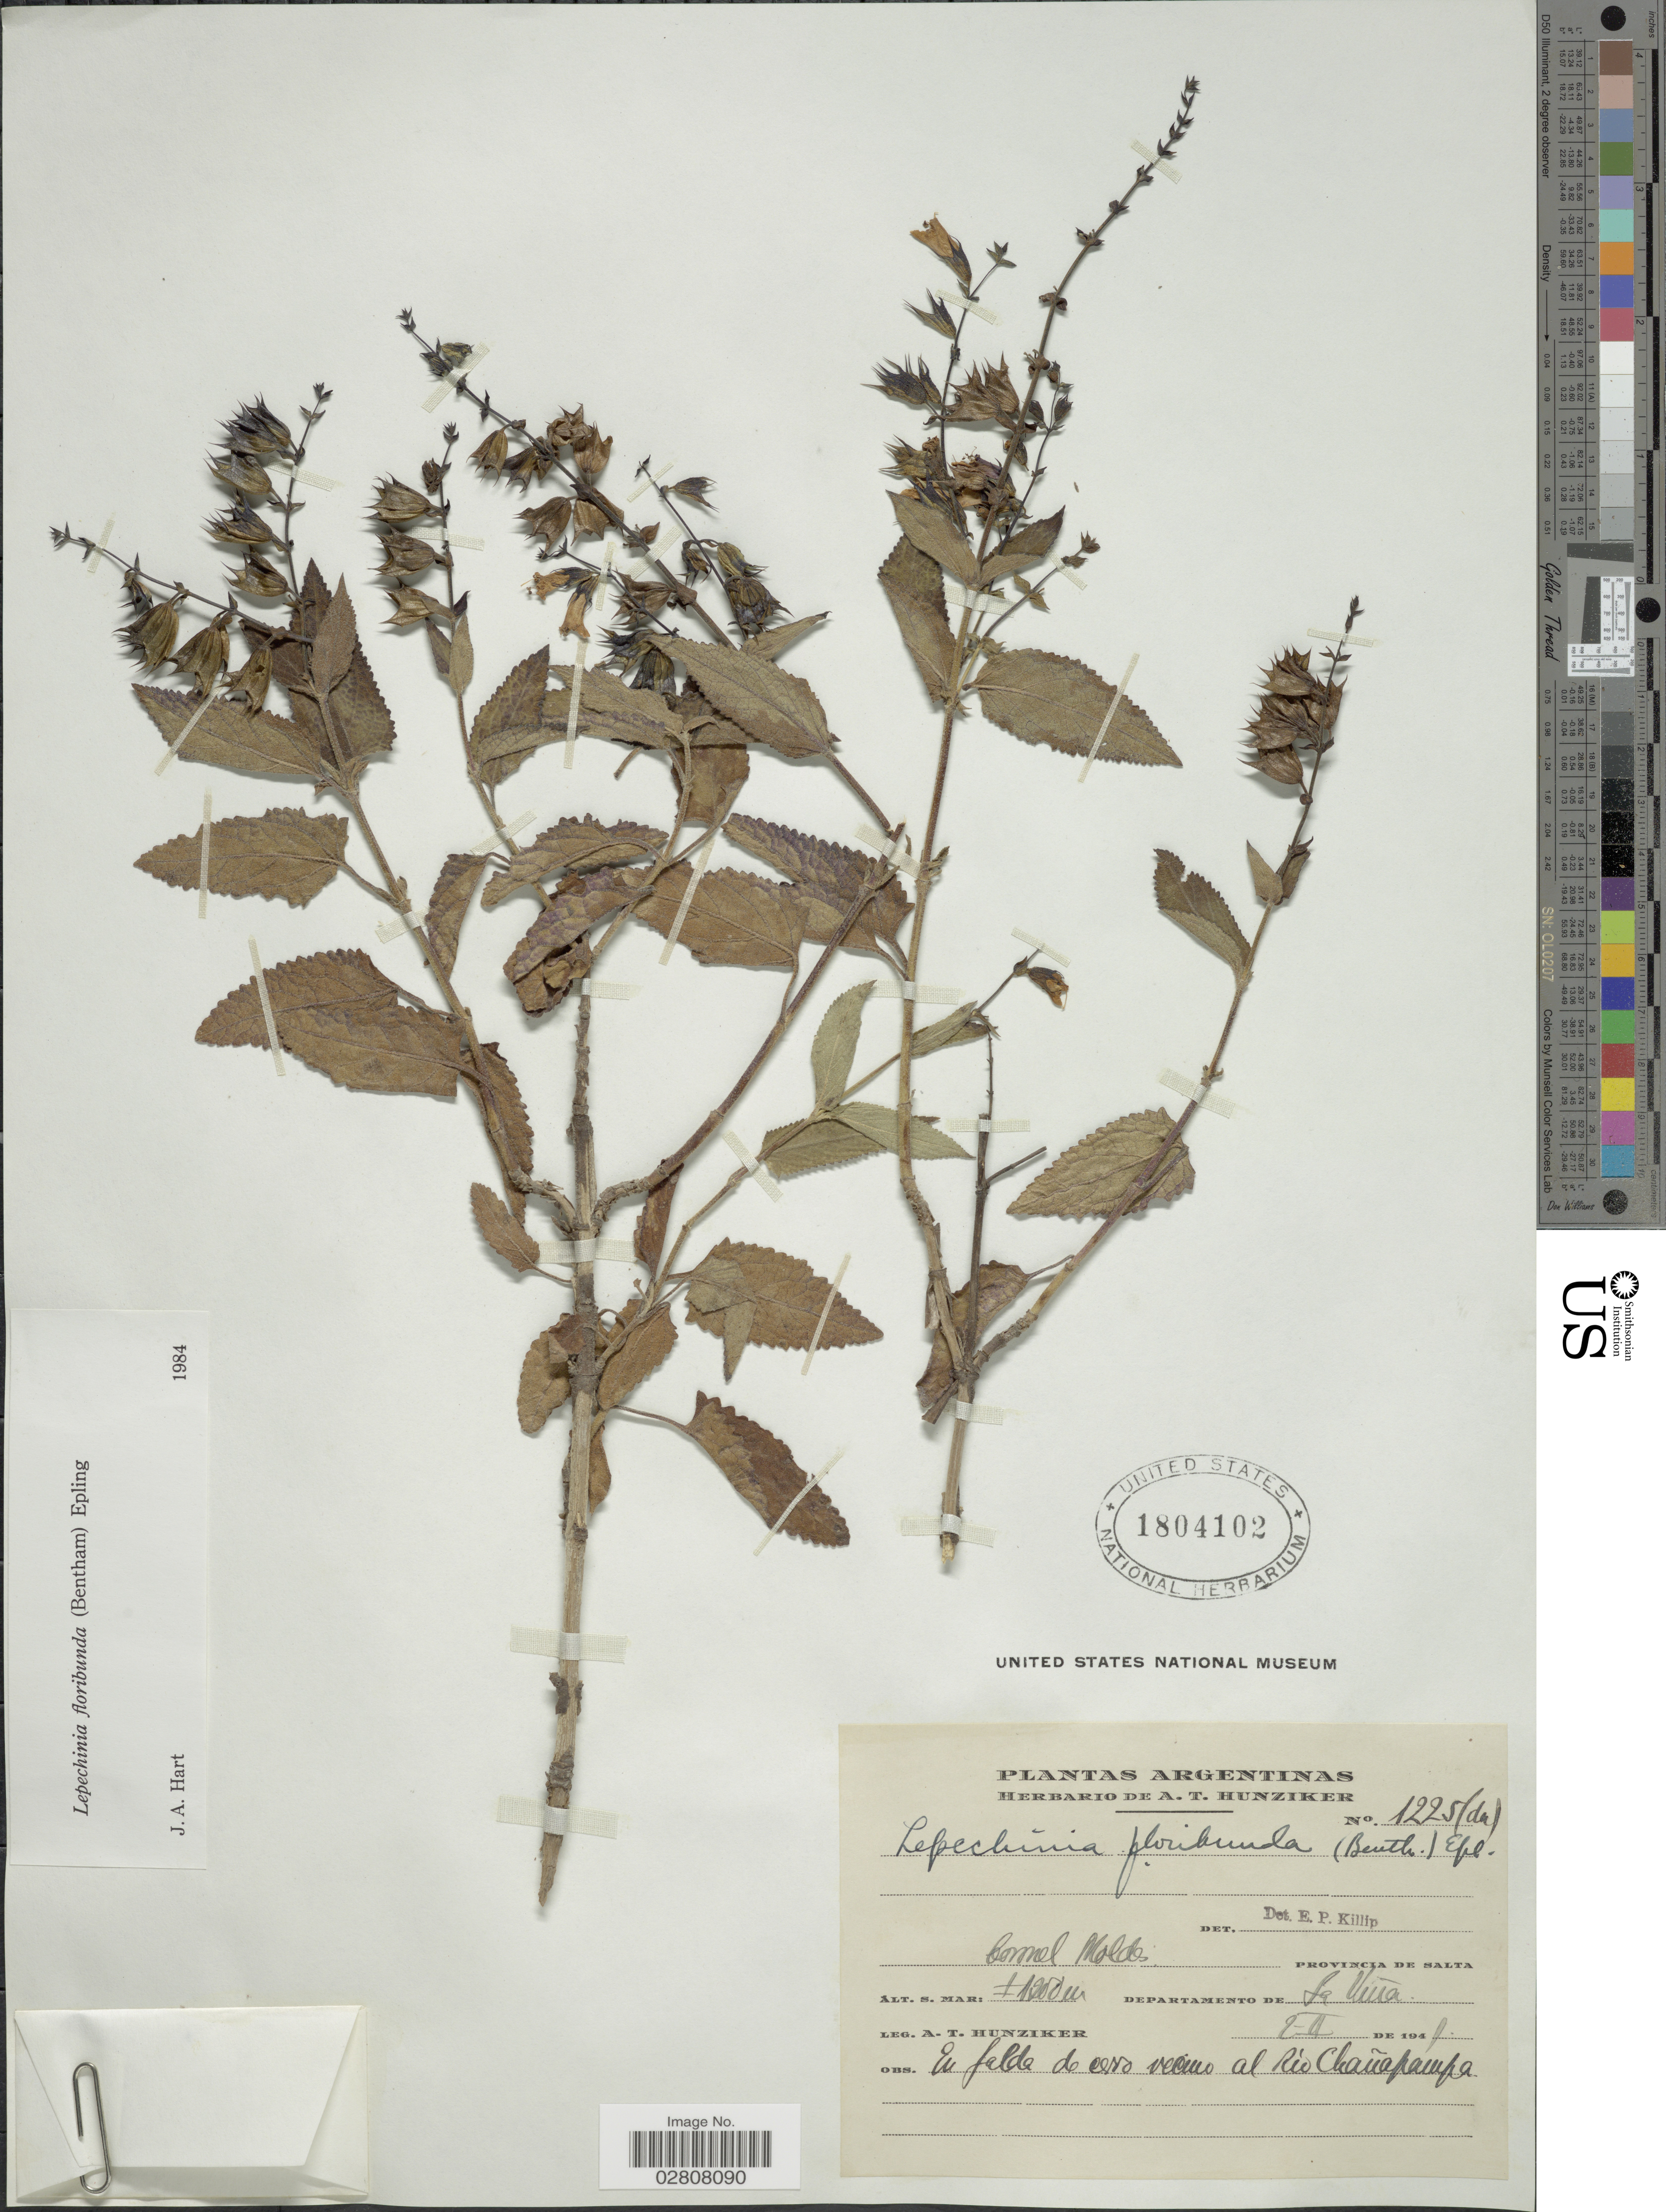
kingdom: Plantae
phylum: Tracheophyta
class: Magnoliopsida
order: Lamiales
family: Lamiaceae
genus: Lepechinia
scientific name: Lepechinia floribunda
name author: (Benth.) Epling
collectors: A. T. Hunziker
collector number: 1225(dn)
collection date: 1941-02-02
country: Argentina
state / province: Salta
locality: Coronel Moldes. Departamento de La Vina. En falda de cero vecino al Río Chuñapampa.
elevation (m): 1200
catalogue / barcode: US 1804102